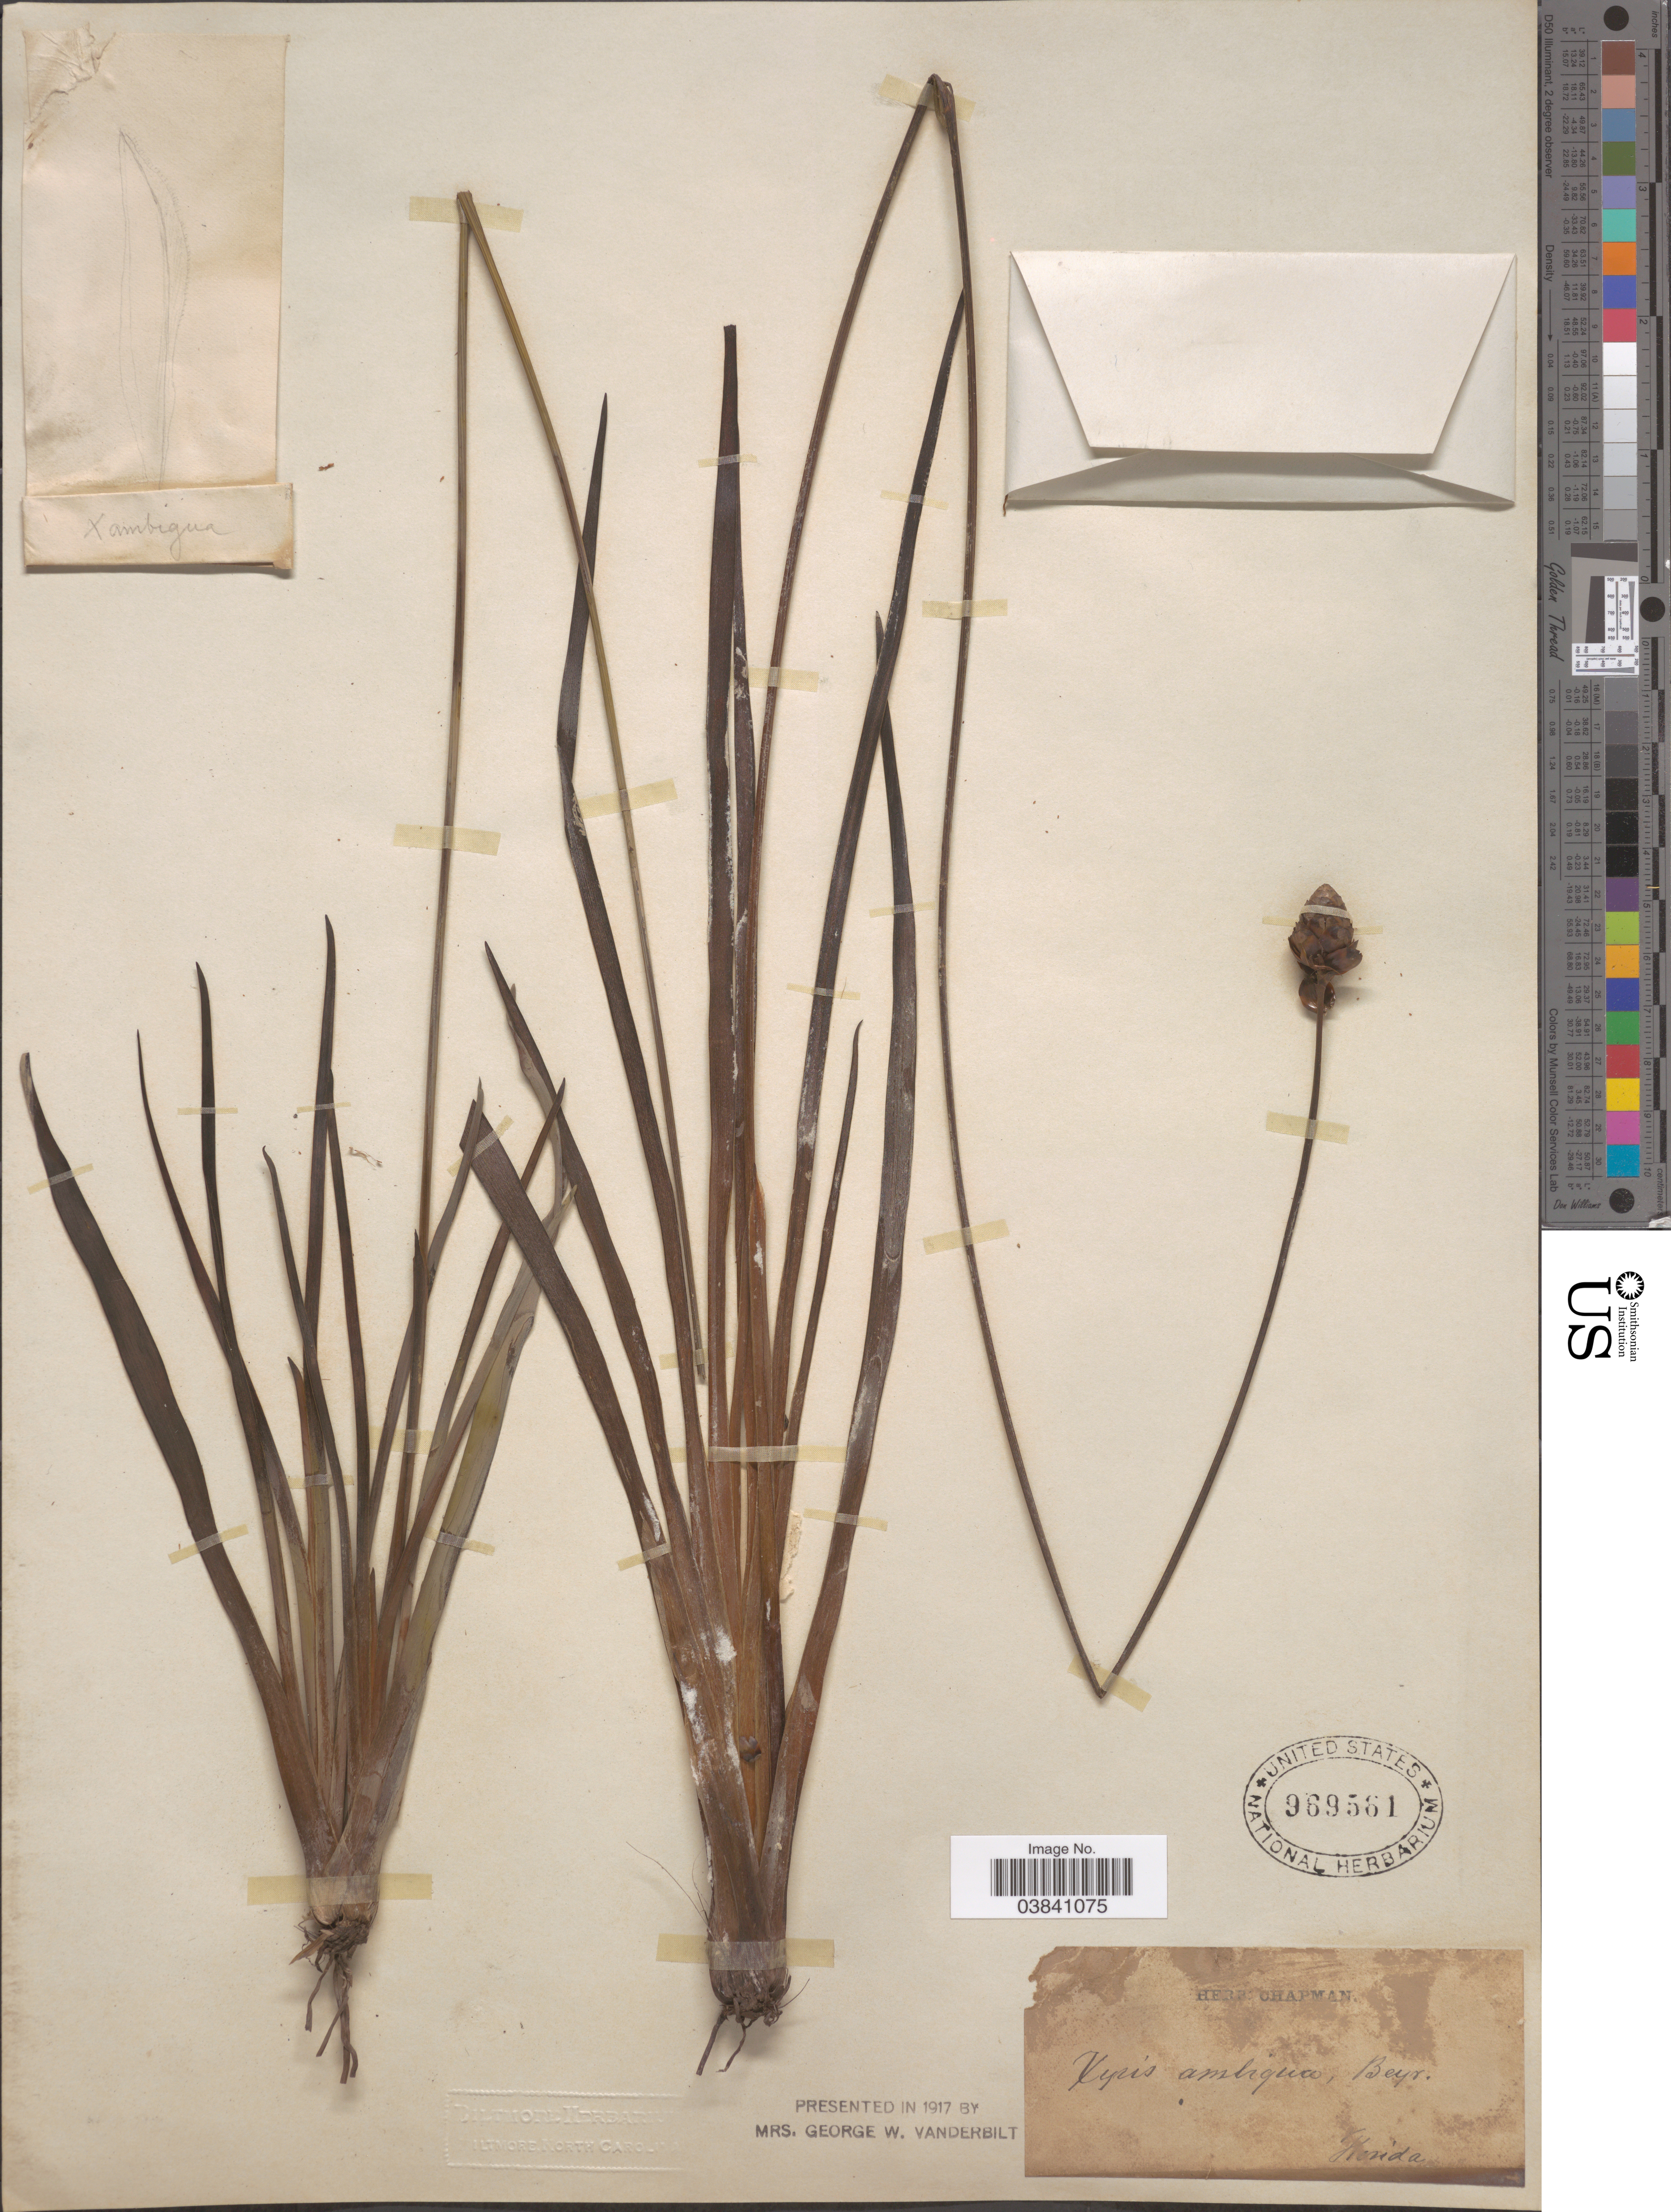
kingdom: Plantae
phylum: Tracheophyta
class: Liliopsida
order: Poales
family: Xyridaceae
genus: Xyris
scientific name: Xyris ambigua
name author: Beyr. ex Kunth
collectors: ex herb. Chapman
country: United States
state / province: Florida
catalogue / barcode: US 969561